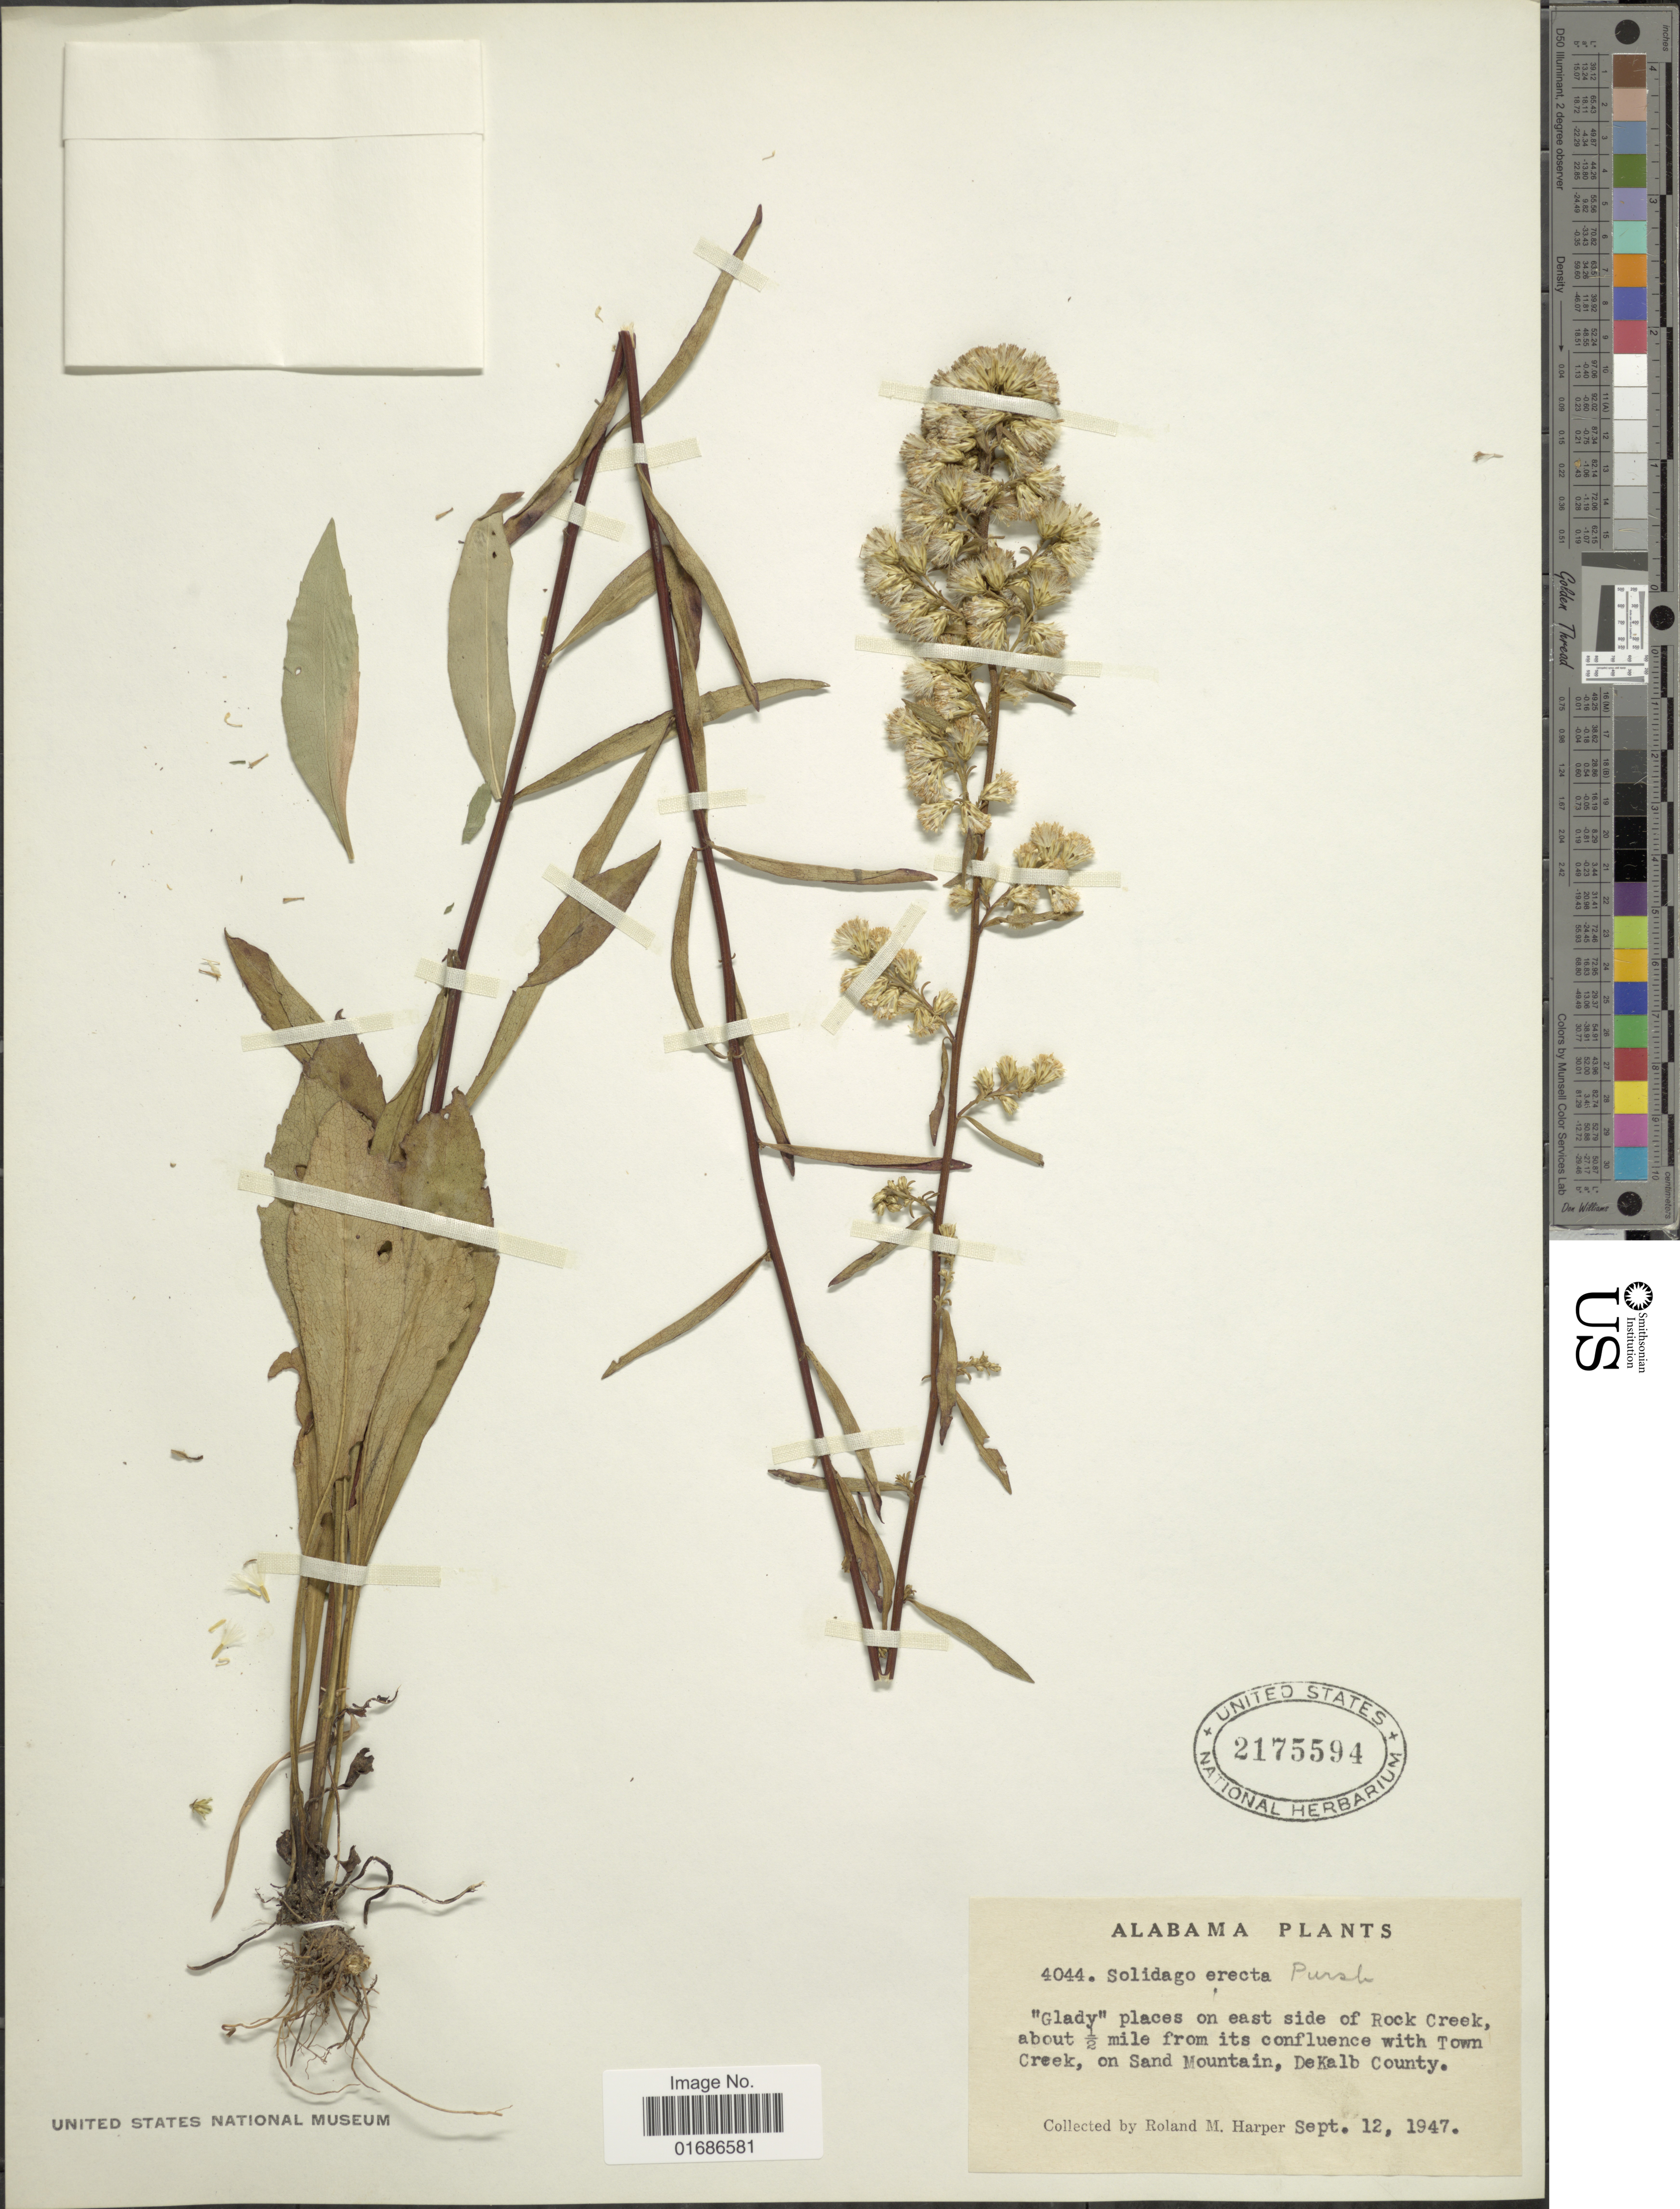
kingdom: Plantae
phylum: Tracheophyta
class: Magnoliopsida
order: Asterales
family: Asteraceae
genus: Solidago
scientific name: Solidago erecta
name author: Pursh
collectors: R. M. Harper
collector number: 4044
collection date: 1947-09-12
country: United States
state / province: Alabama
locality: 'Glady' places on east side of Rock Creek, about ½ mile from its confluence with Town Creek, on Sand Mountains, DeKalb County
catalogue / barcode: US 2175594